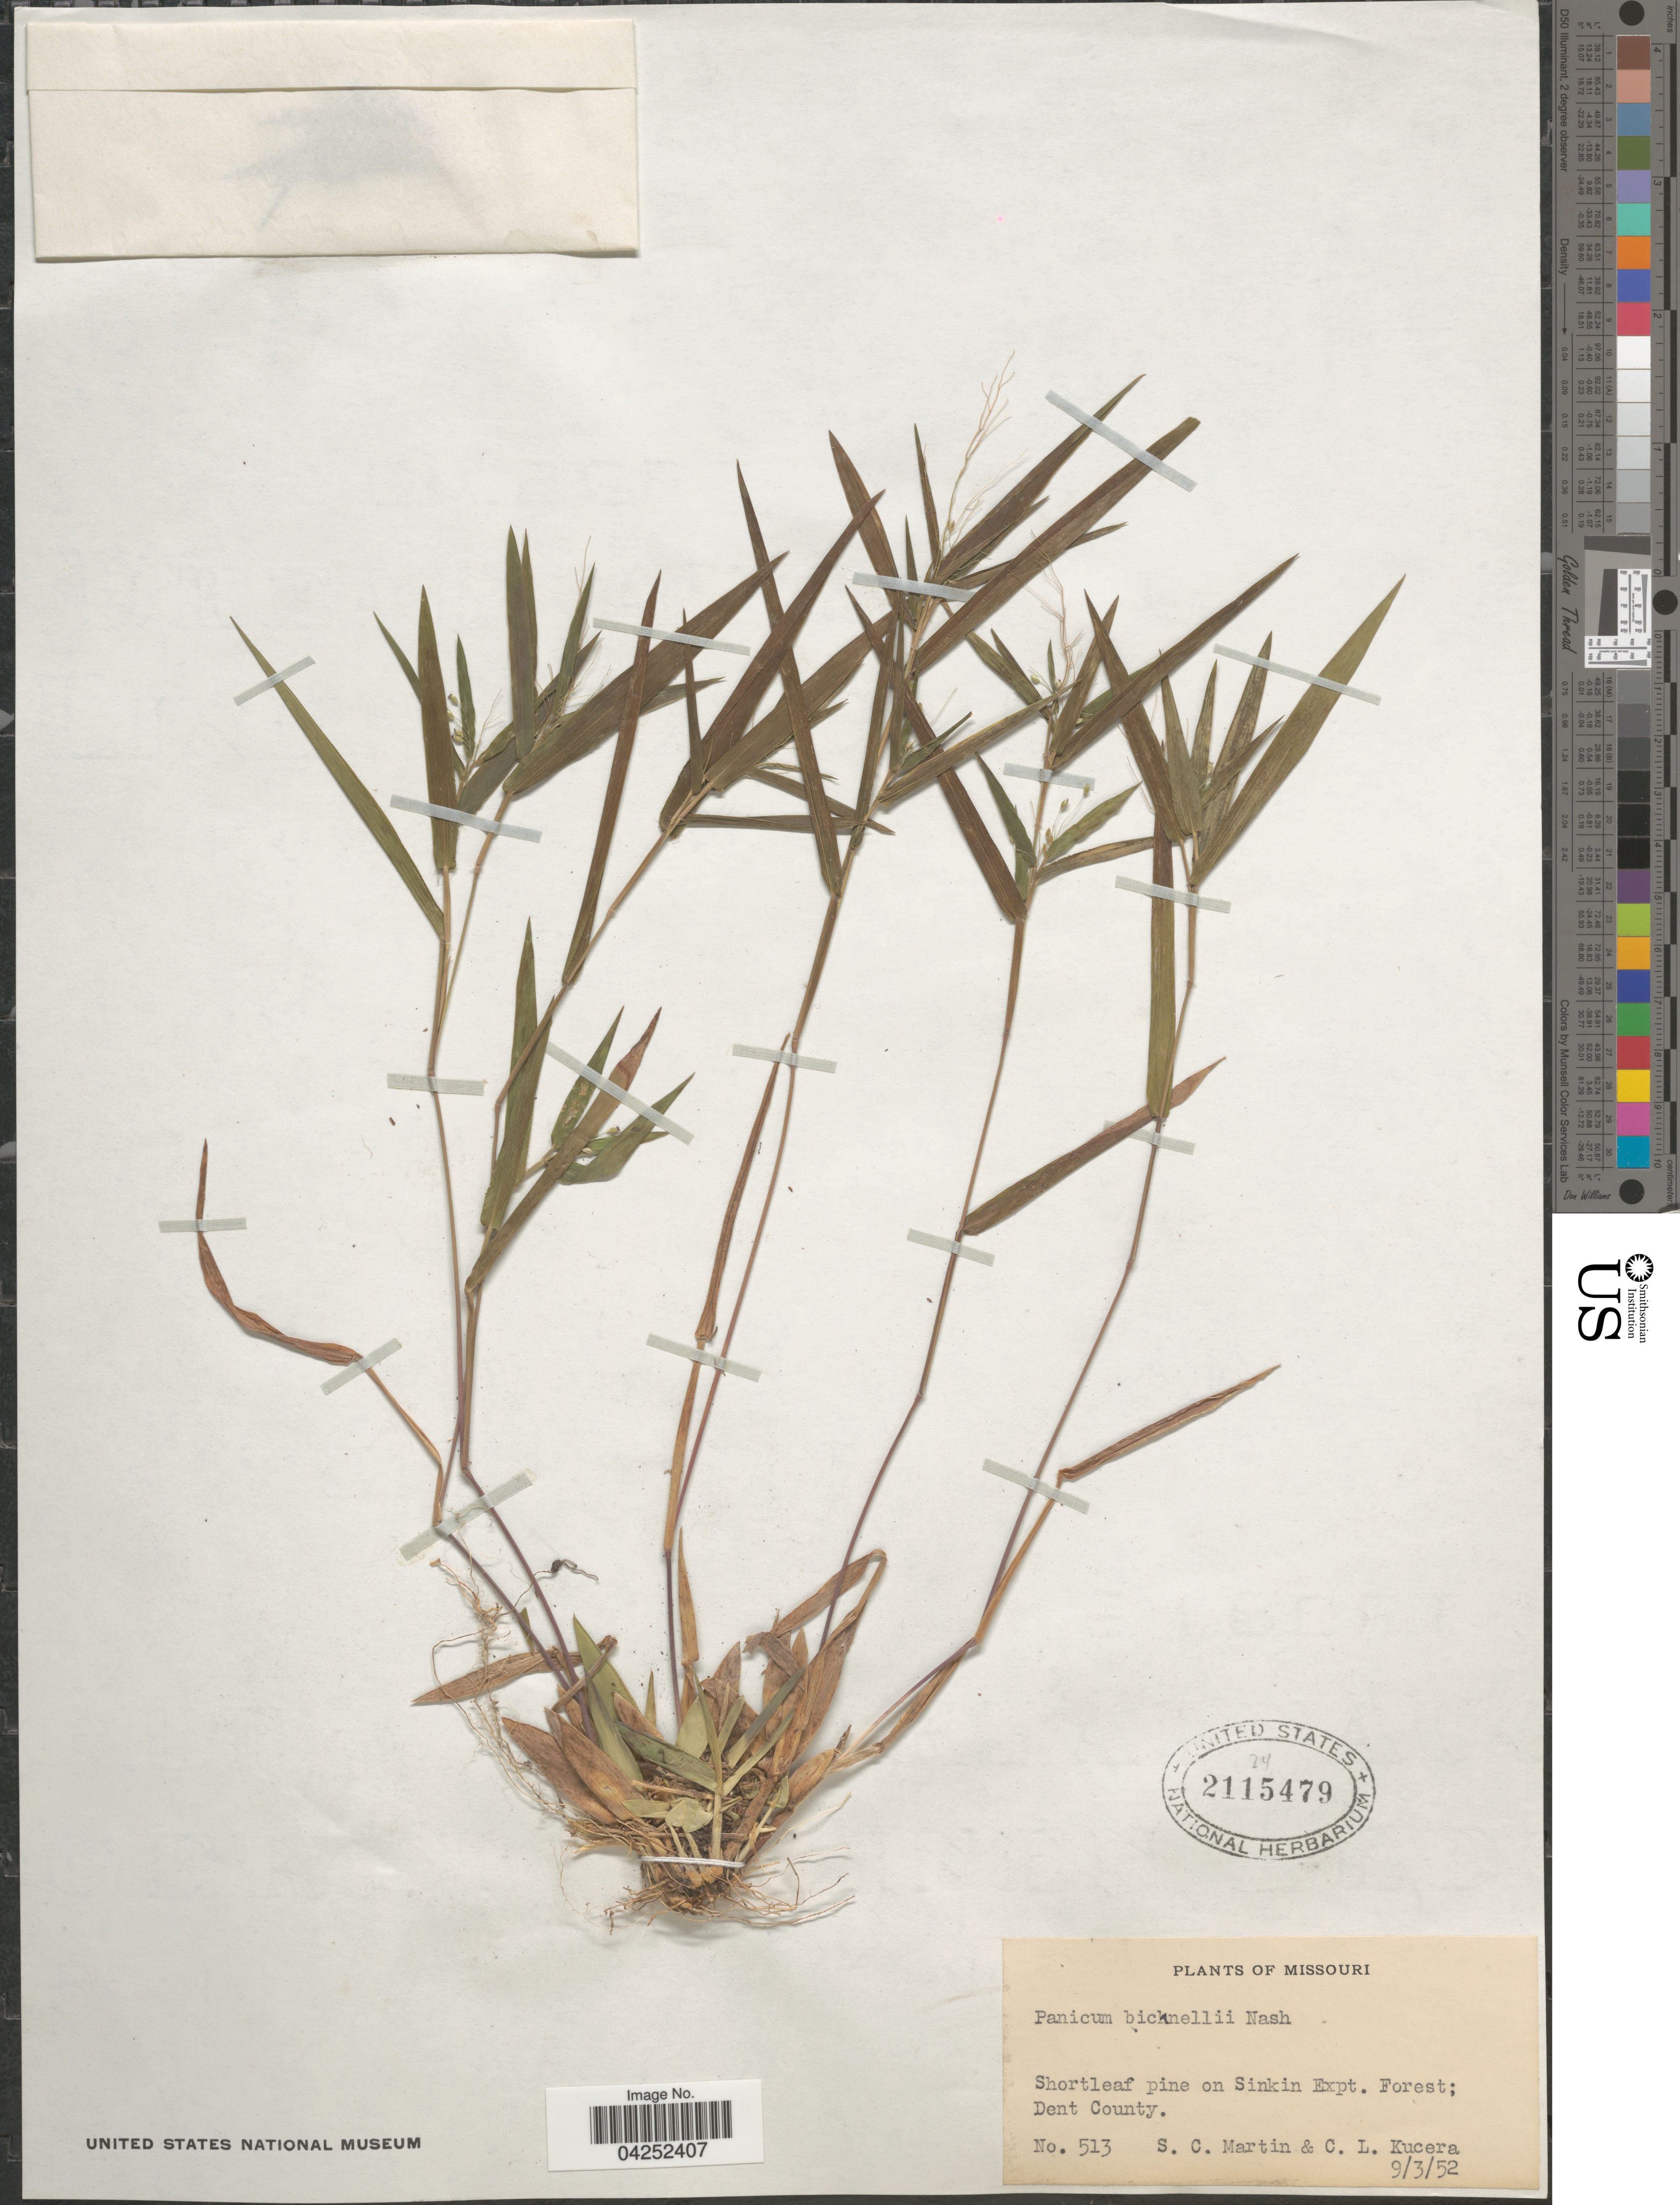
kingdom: Plantae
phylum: Tracheophyta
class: Liliopsida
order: Poales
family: Poaceae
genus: Dichanthelium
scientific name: Dichanthelium bicknellii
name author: (Nash) LeBlond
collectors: S. C. Martin & C. Kucera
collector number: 513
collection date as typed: Transcribed d/m/y: 3/9/52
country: United States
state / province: Missouri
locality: Shortleaf pine on Sinkin Expt. Forest; Dent County.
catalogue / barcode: US 2115479